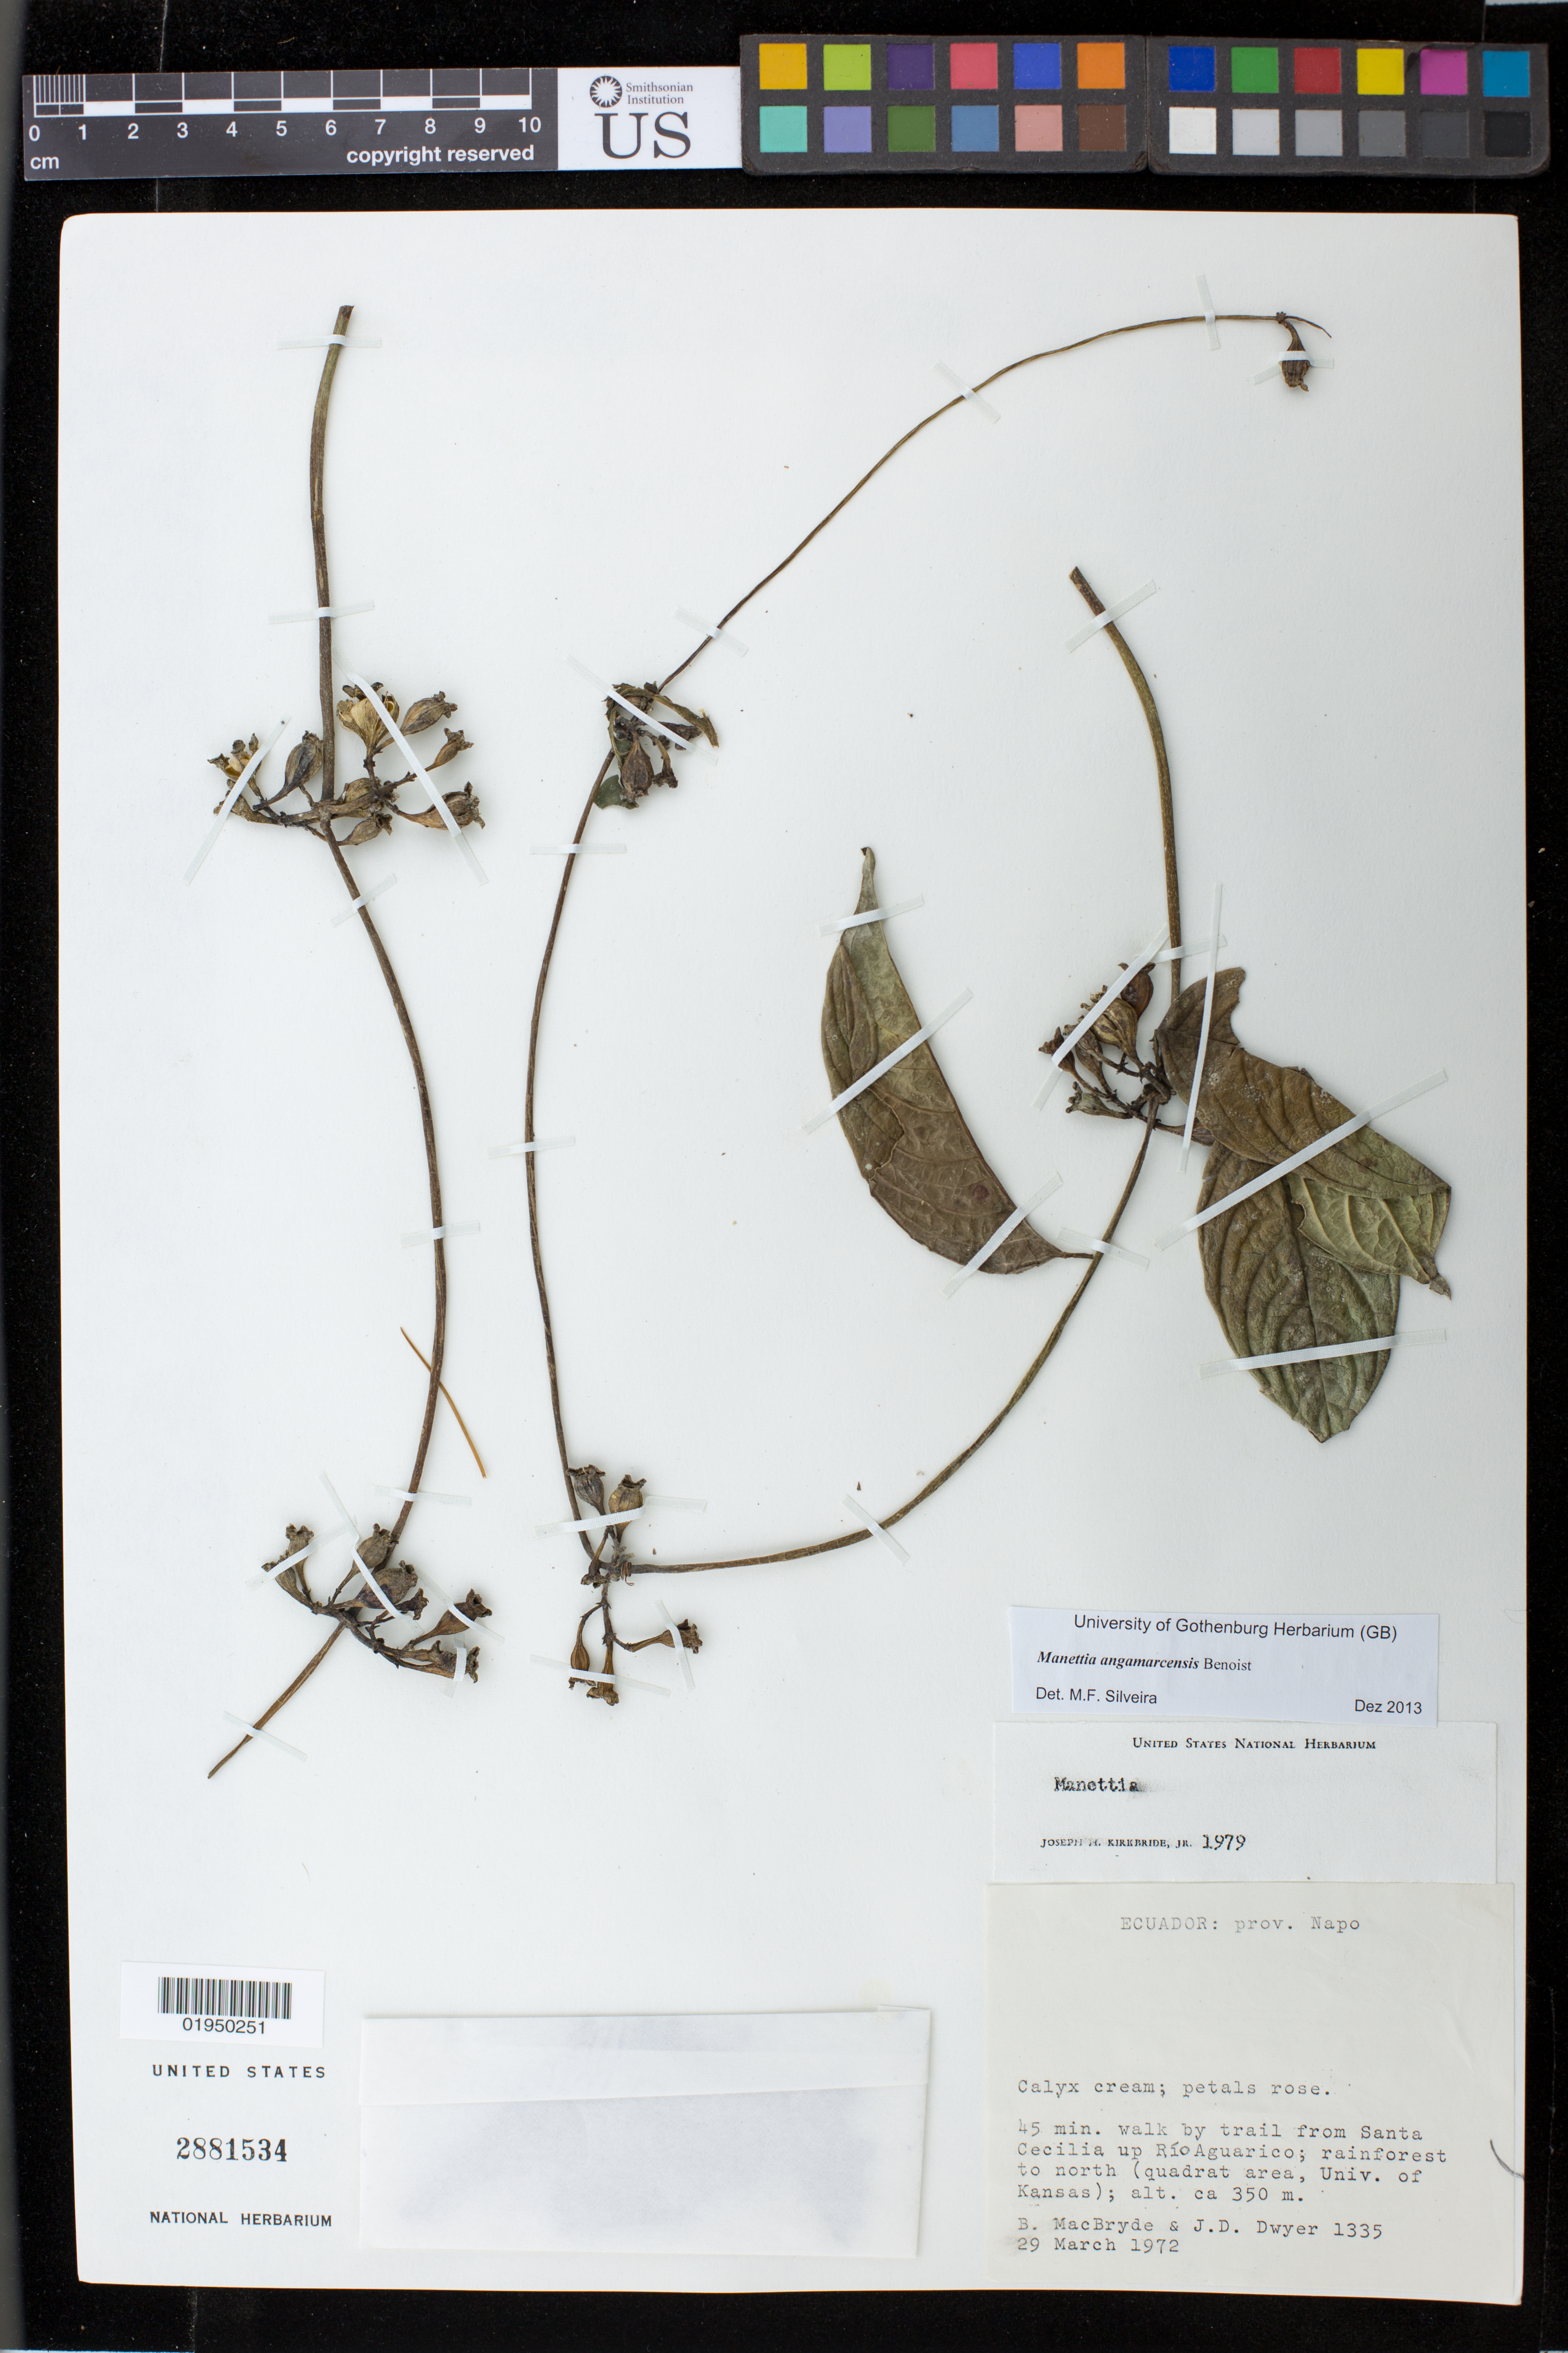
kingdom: Plantae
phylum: Tracheophyta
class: Magnoliopsida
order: Gentianales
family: Rubiaceae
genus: Manettia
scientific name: Manettia angamarcensis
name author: Benoist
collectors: B. MacBryde & J. D. Dwyer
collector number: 1335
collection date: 1972-03-29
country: Ecuador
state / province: Napo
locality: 45 min. walk by trail from Santa Cecilia up Rio Aguarico; rainforest to north (quadrat area, Univ. of Kansas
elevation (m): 350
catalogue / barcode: US 2881534